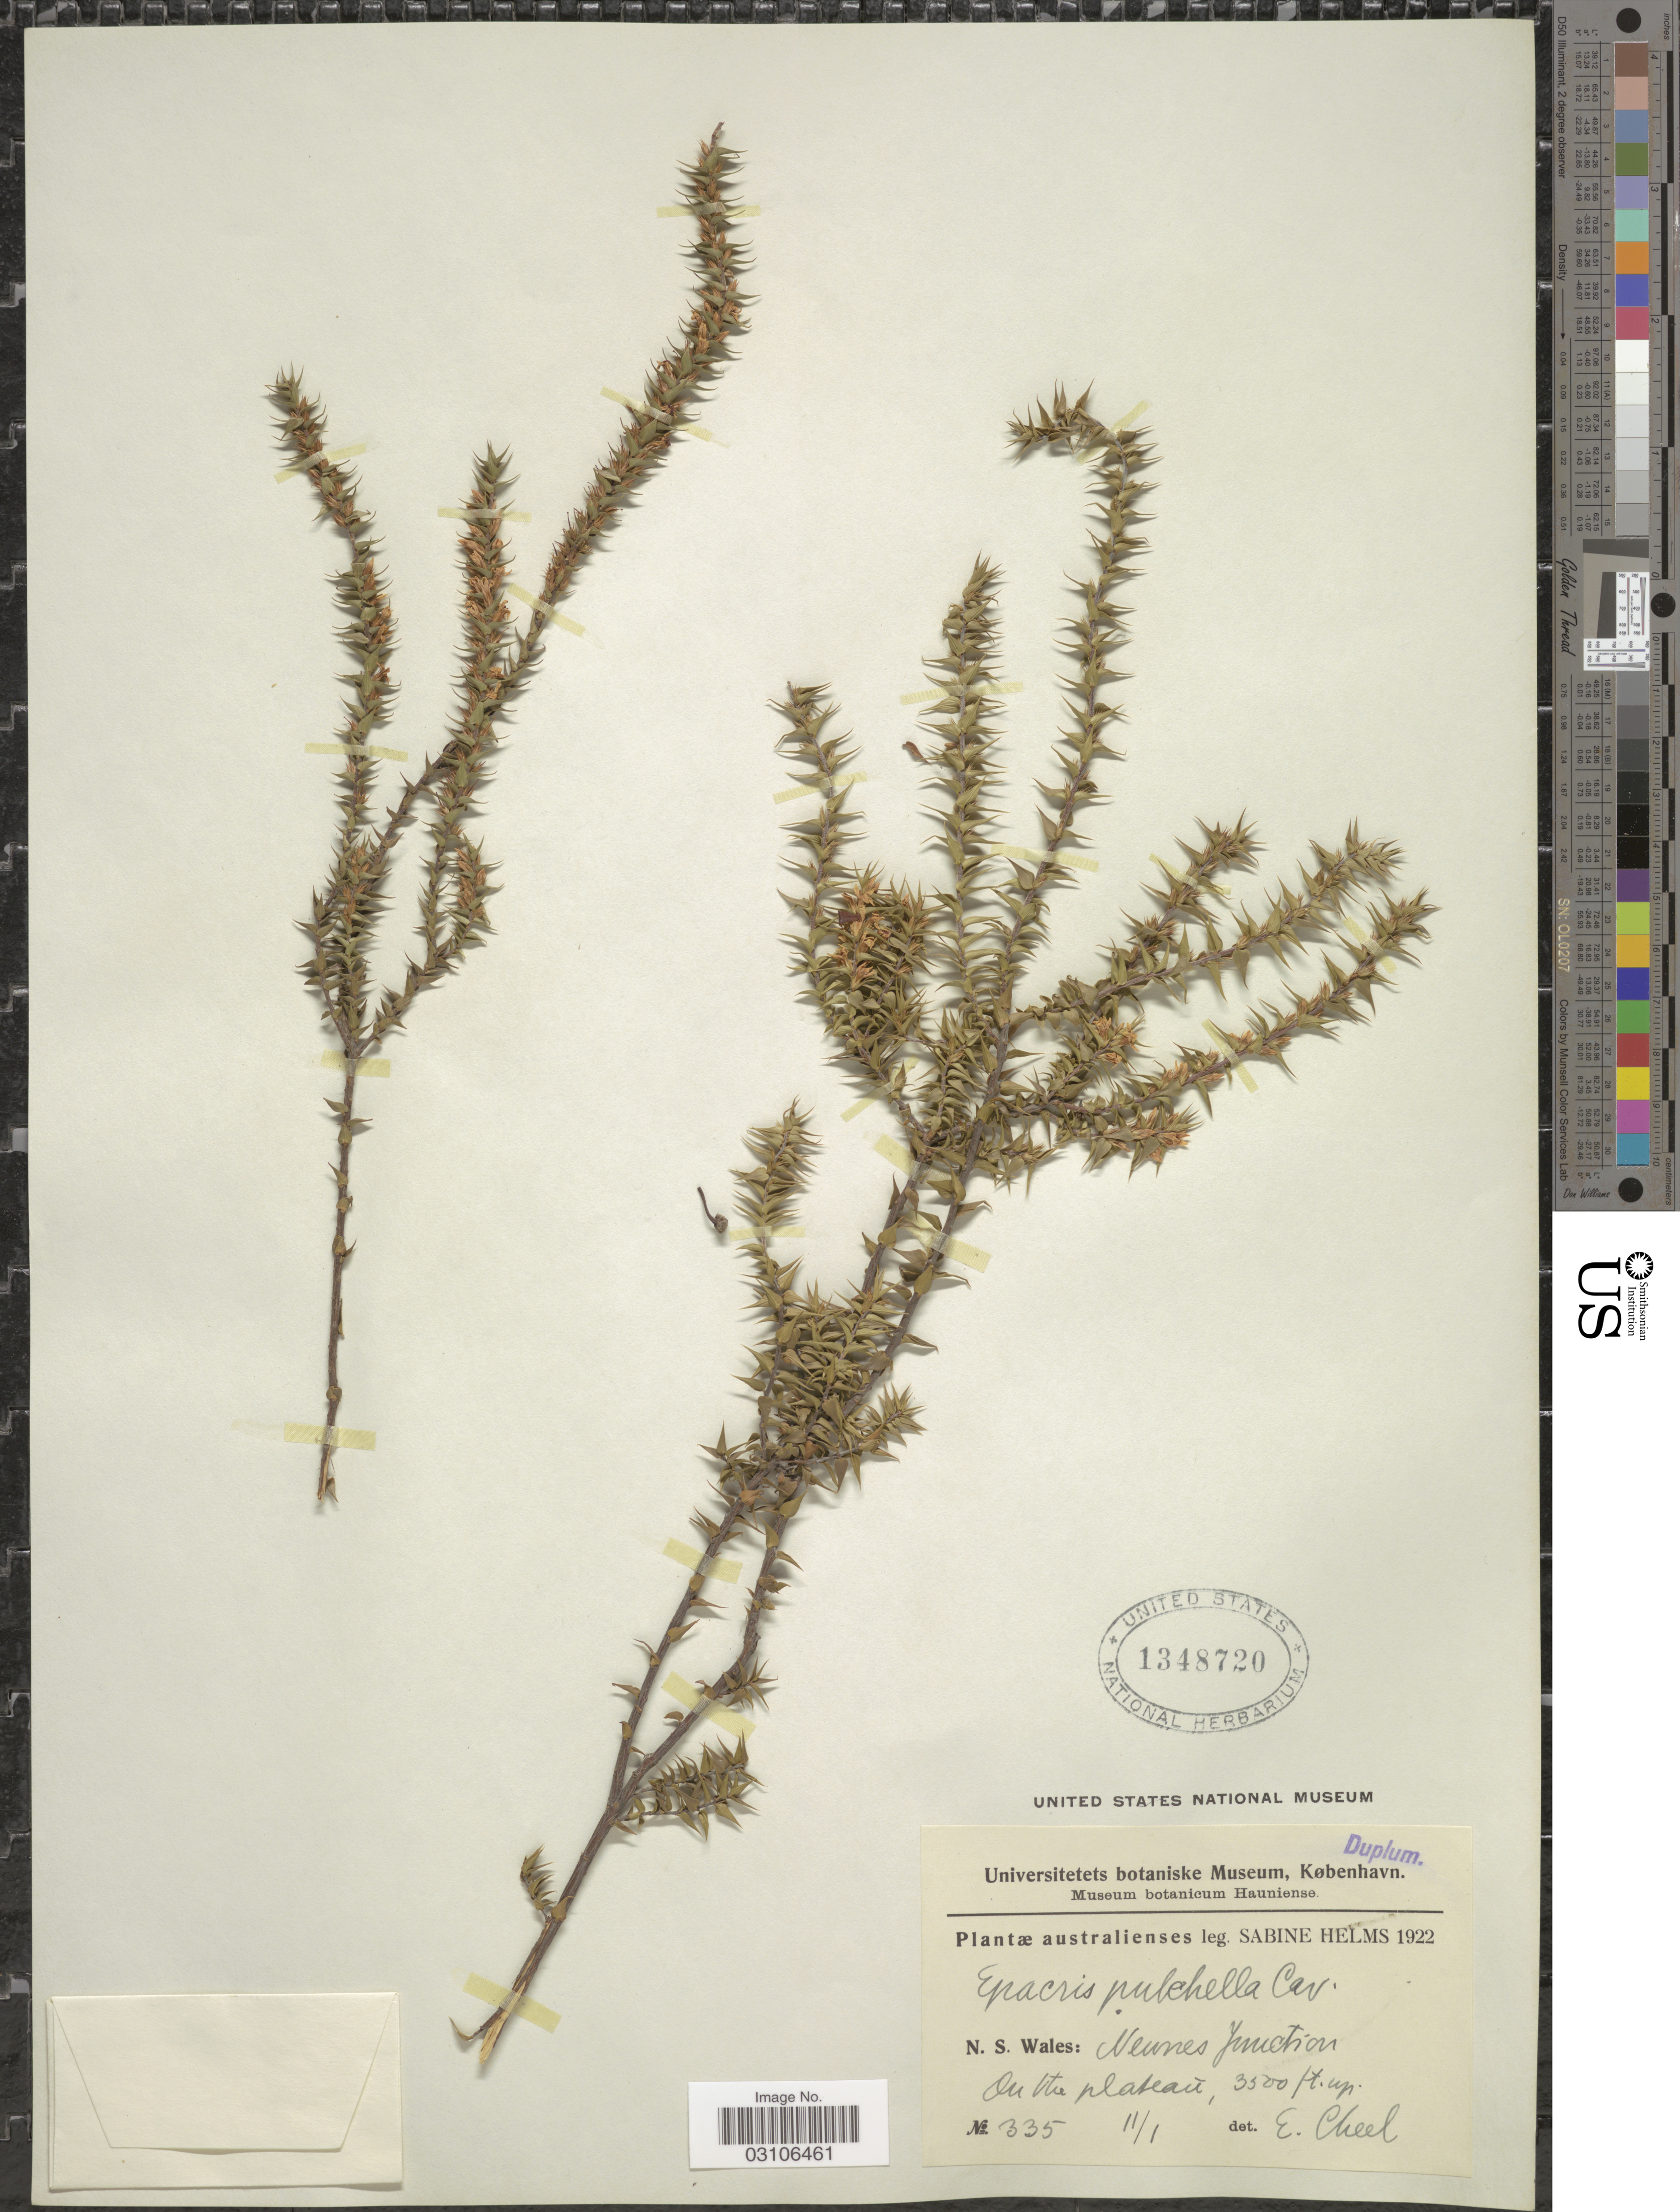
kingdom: Plantae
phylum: Tracheophyta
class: Magnoliopsida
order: Ericales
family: Ericaceae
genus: Epacris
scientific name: Epacris pulchella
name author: Cav.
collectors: S. Helms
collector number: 335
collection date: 1922-01-11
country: Australia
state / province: New South Wales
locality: N.S. Wales: Neunes Junction. On the plateau.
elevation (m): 1067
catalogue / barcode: US 1348720